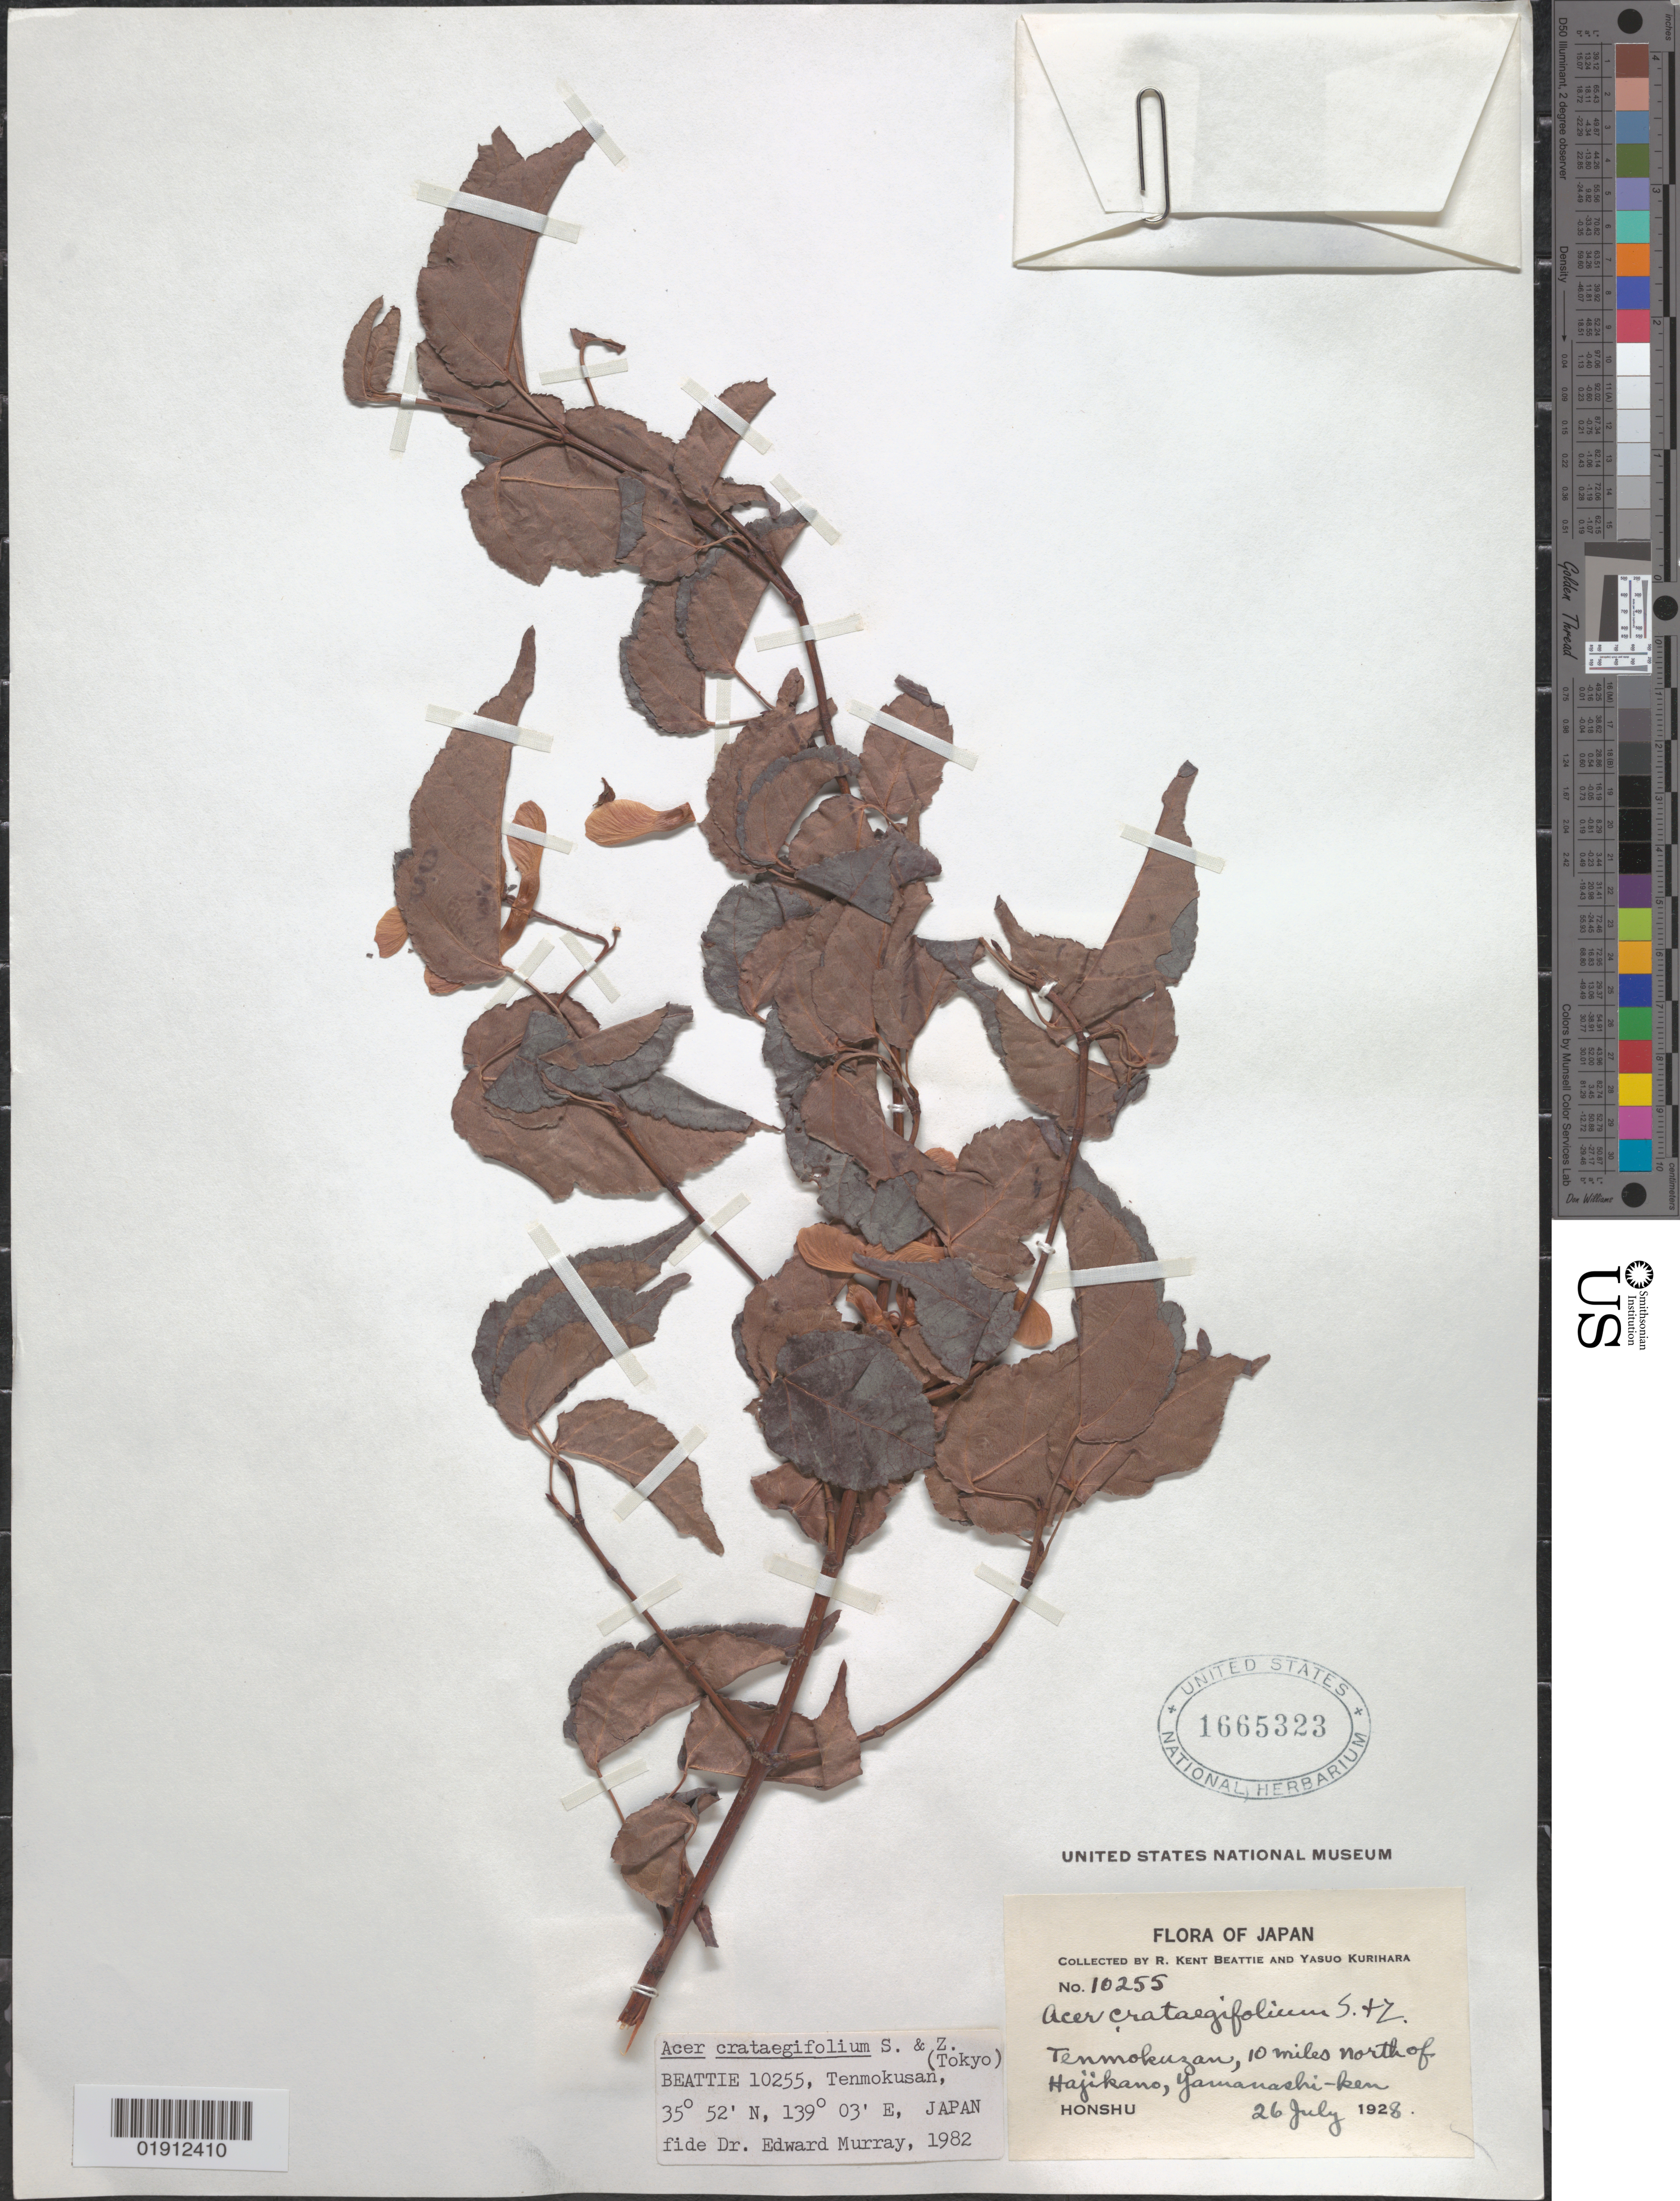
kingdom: Plantae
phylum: Tracheophyta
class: Magnoliopsida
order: Sapindales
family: Sapindaceae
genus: Acer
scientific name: Acer crataegifolium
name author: Siebold & Zucc.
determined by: Murray, Edward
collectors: R. K. Beattie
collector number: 10255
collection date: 1928-07-26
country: Japan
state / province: Yamanasi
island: Honshu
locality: Tenmokuzan, 10 miles N of Hajikano, Yamanashi-ken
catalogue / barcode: US 1665323